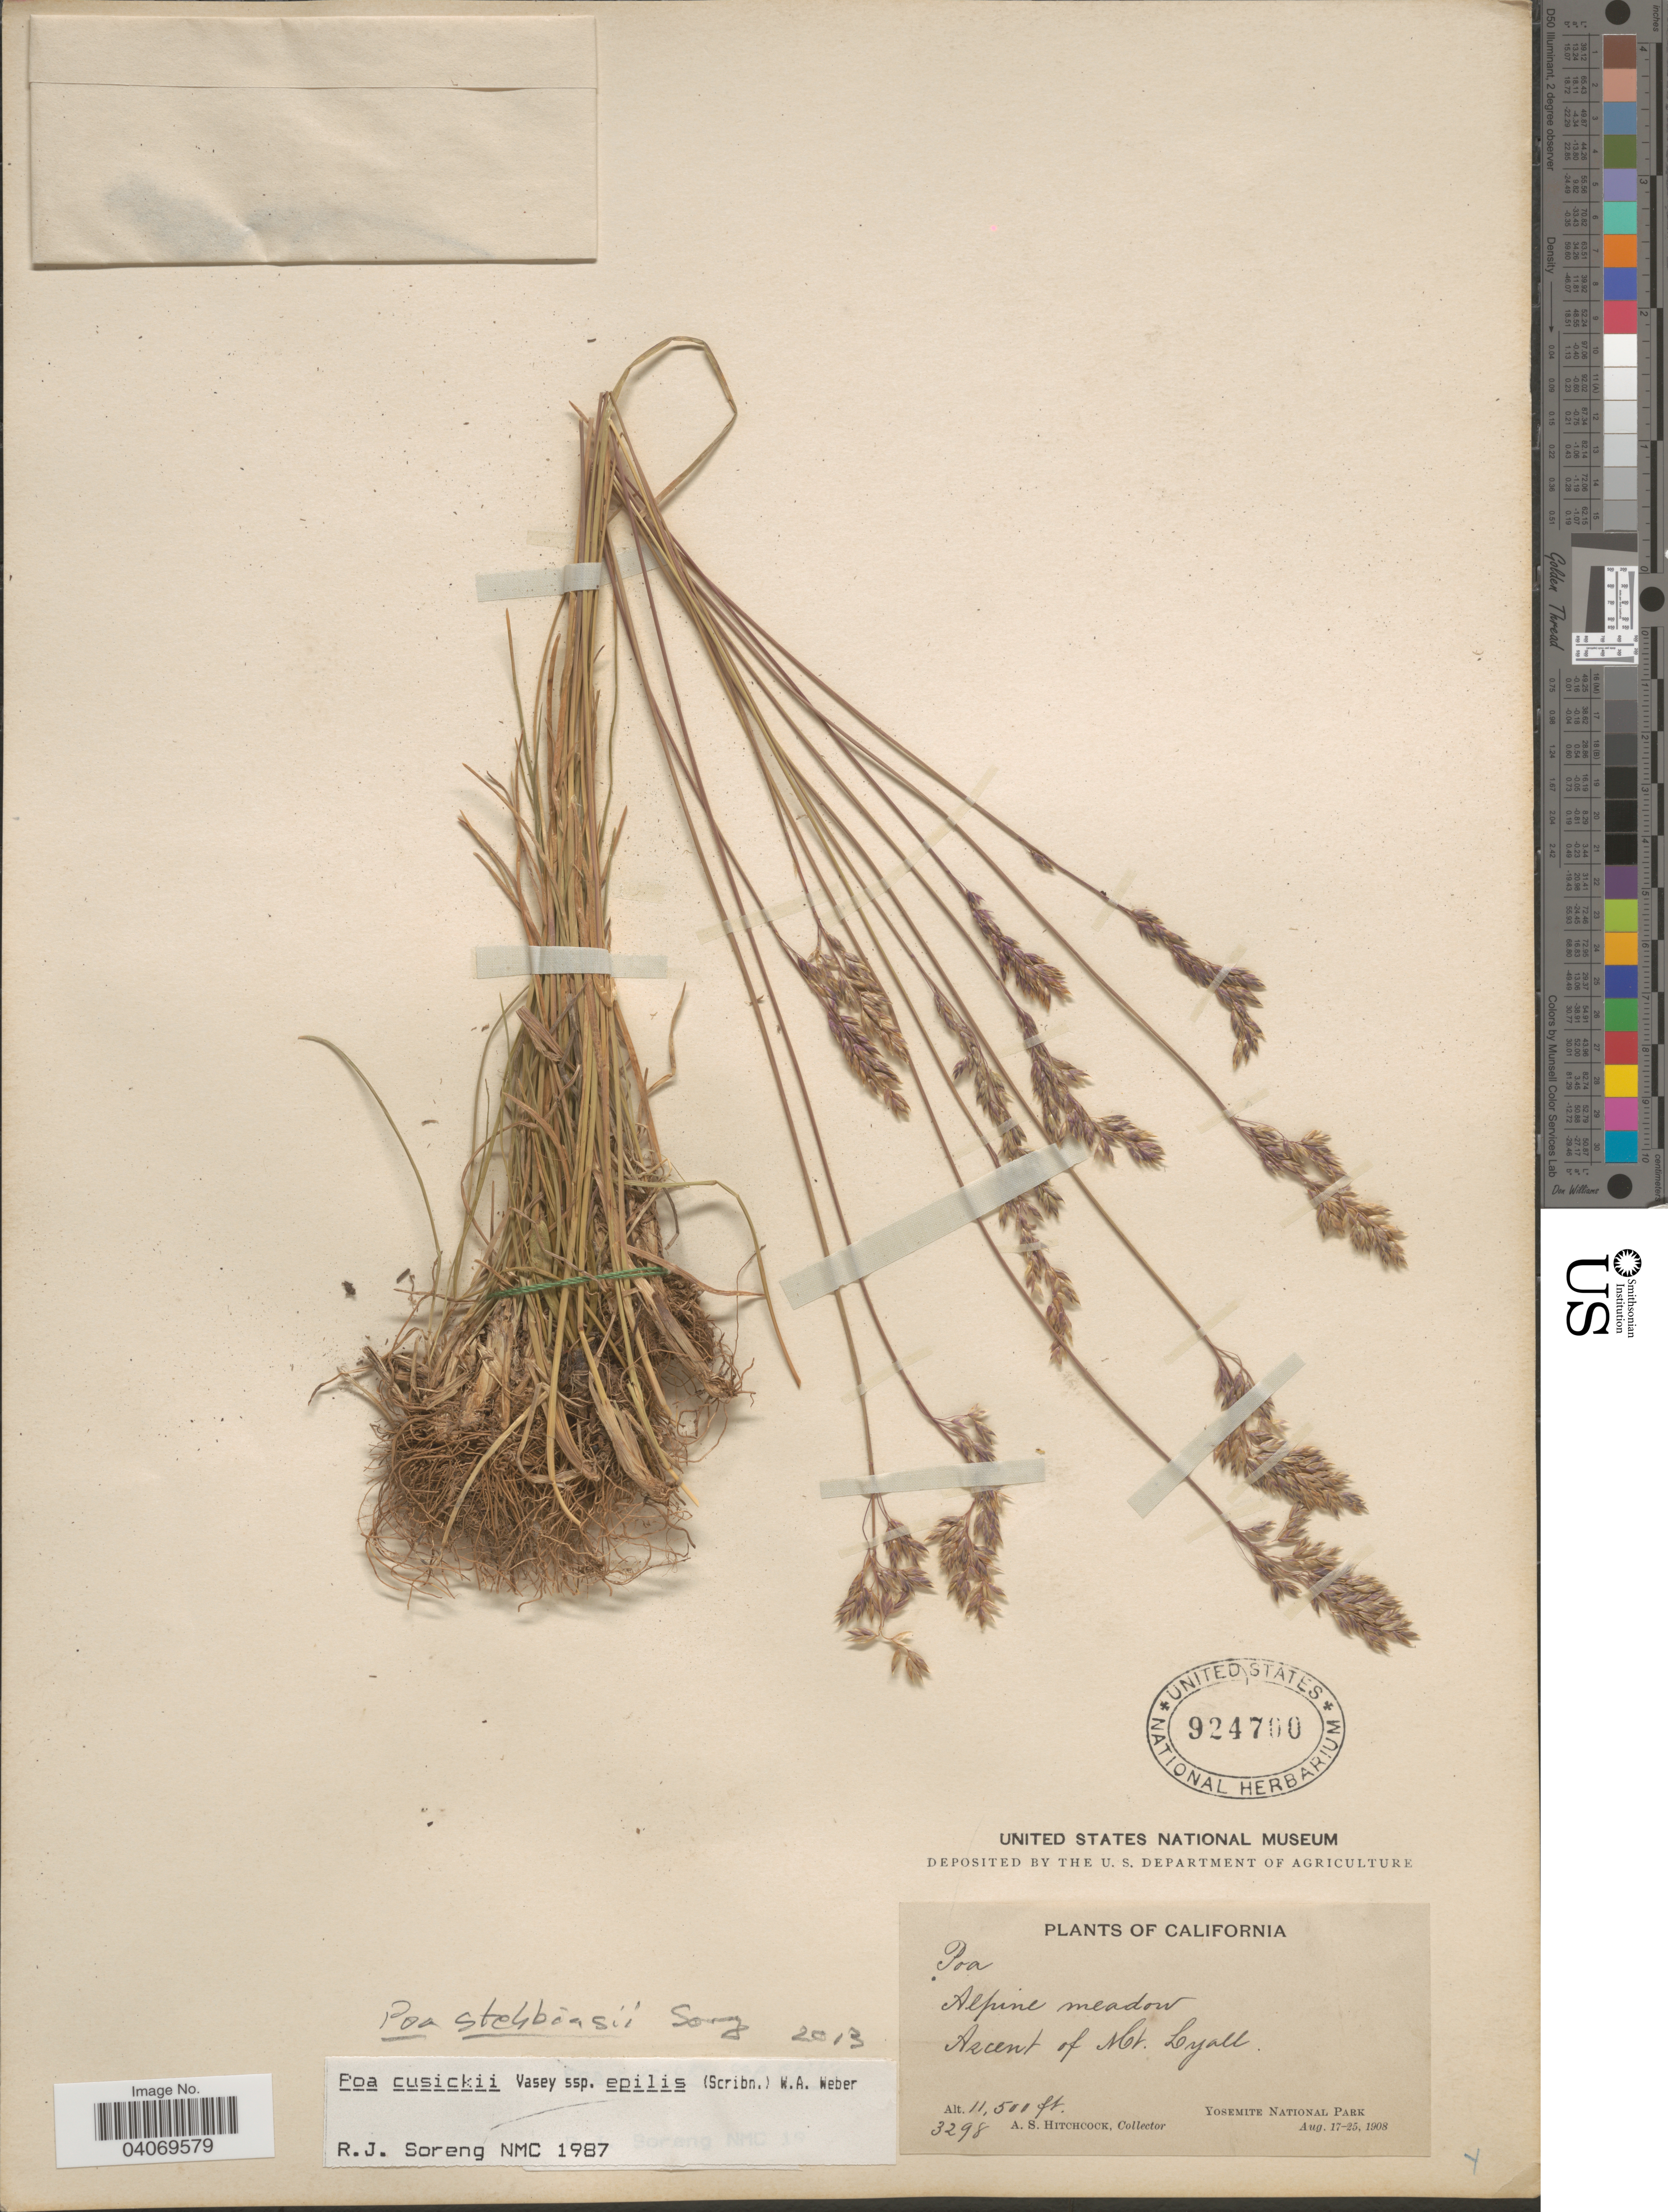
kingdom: Plantae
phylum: Tracheophyta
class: Liliopsida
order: Poales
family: Poaceae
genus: Poa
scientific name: Poa sp.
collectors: A. S. Hitchcock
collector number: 3298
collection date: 1908-08-17/1908-08-25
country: United States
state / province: California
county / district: Mariposa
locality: Alpine meadow. Ascent of Mt. Lyall. Yosemite National Park.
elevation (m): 3505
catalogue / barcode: US 924700